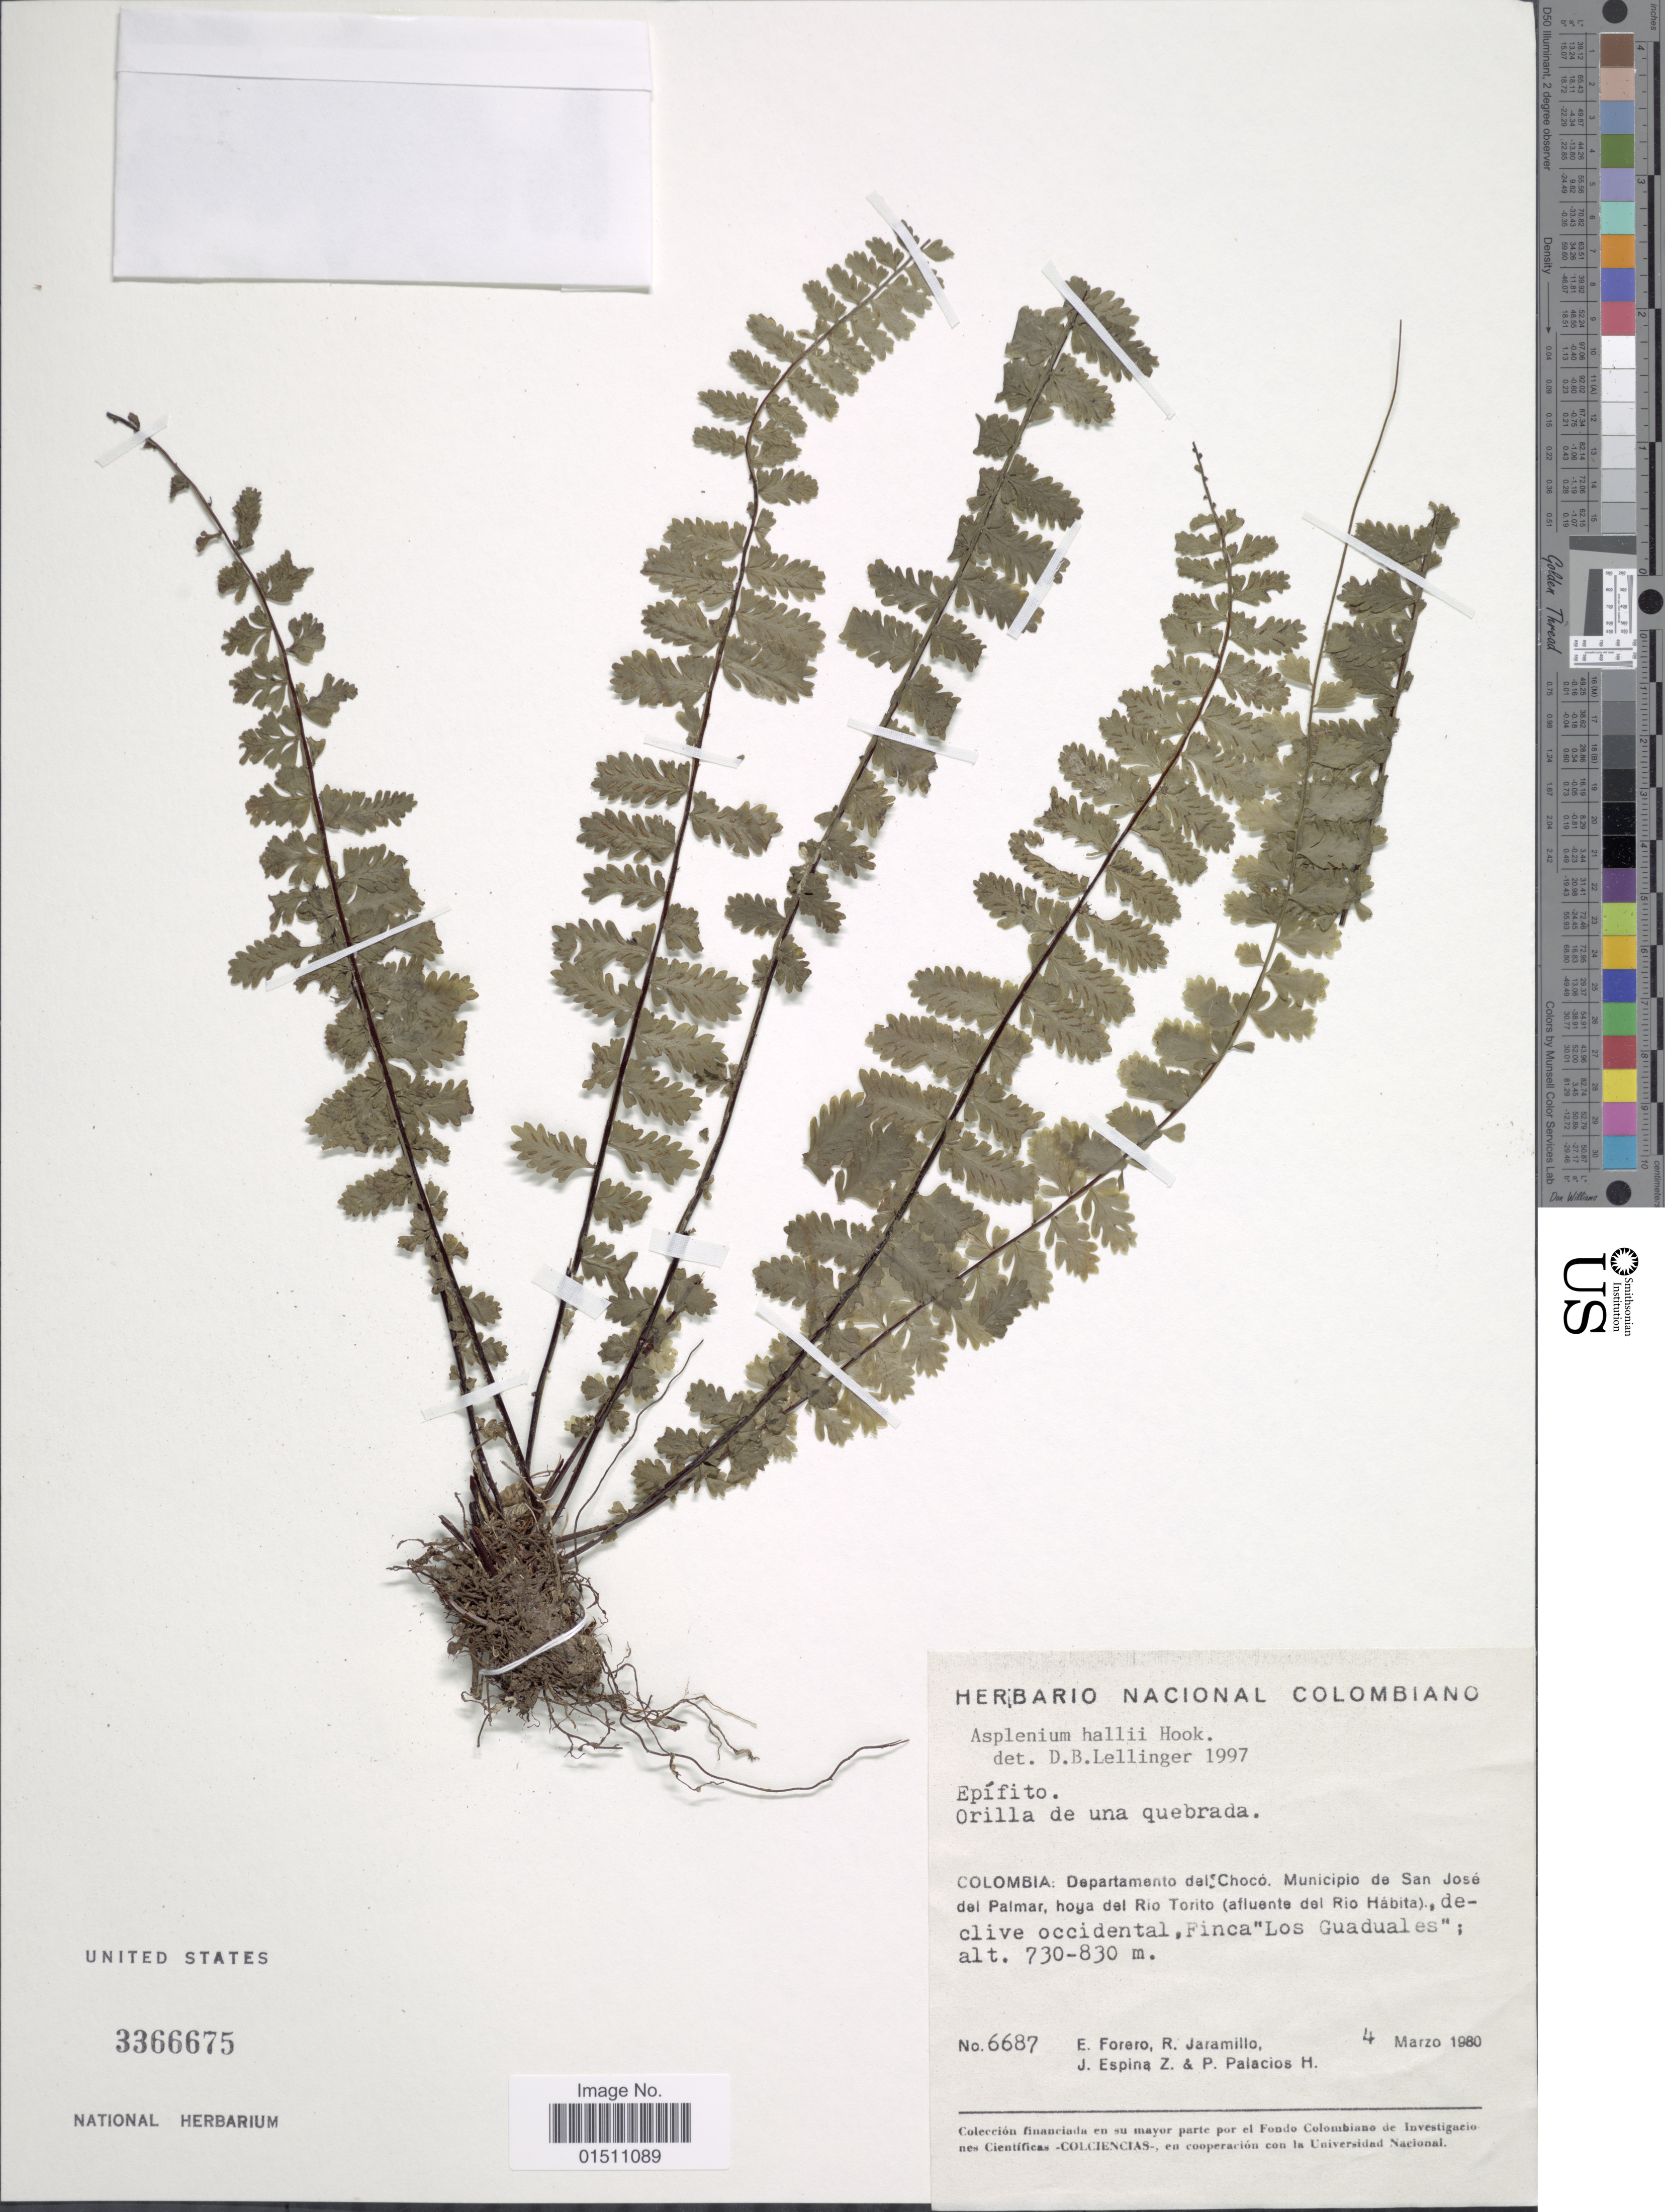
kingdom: Plantae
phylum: Tracheophyta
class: Polypodiopsida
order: Polypodiales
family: Aspleniaceae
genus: Asplenium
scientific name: Asplenium hallii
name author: Hook.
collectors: E. Forero, R. Jaramillo M., J. Espina & P. Palacios H.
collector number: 6687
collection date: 1980-03-04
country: Colombia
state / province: Chocó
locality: Colombia: Departamento del Chocó. Municipio de San José del Palmar, hoya del Rio Torito (afluente del Rio Hábita)., declive occidental, Finca "Los Guaduales".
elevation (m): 730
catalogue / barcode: US 3366675